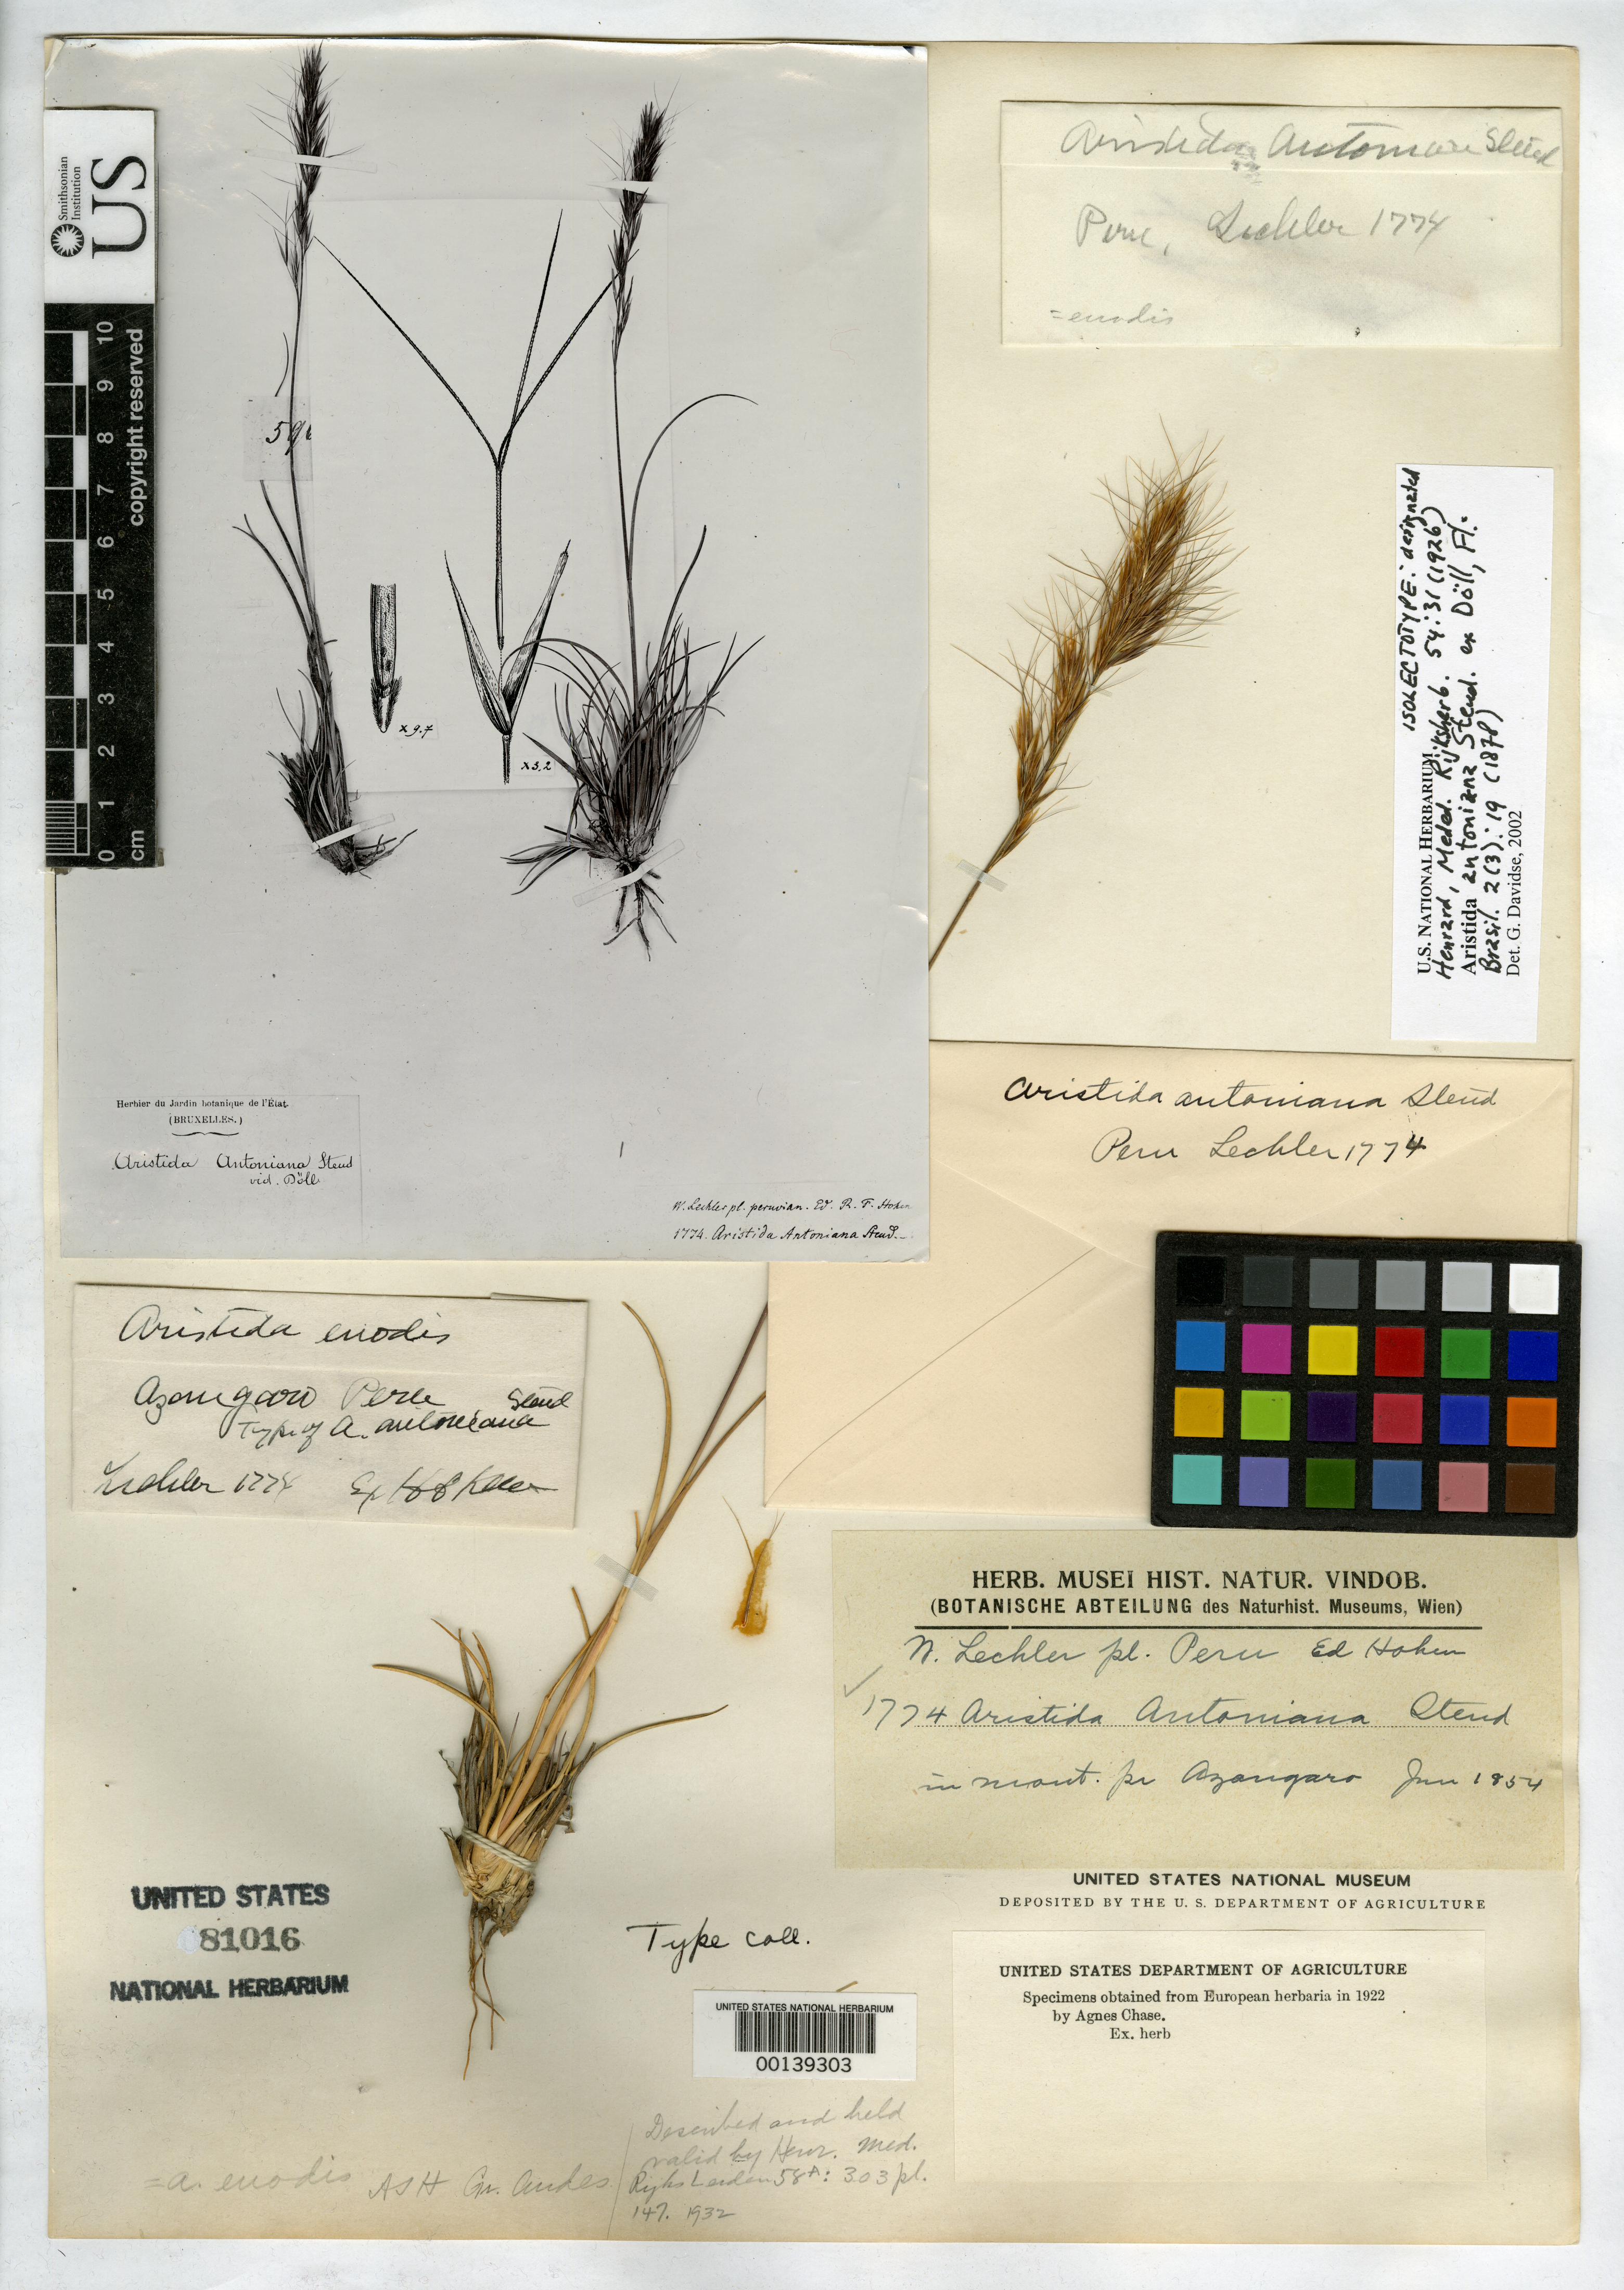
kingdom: Plantae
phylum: Tracheophyta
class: Liliopsida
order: Poales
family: Poaceae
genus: Aristida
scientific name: Aristida antoniana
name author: Steud. ex Henr.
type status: Isotype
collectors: W. Lechler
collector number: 1774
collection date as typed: Jun 1854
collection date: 1854-06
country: Peru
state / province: Puno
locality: Near Azangaro.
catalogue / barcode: US 81016